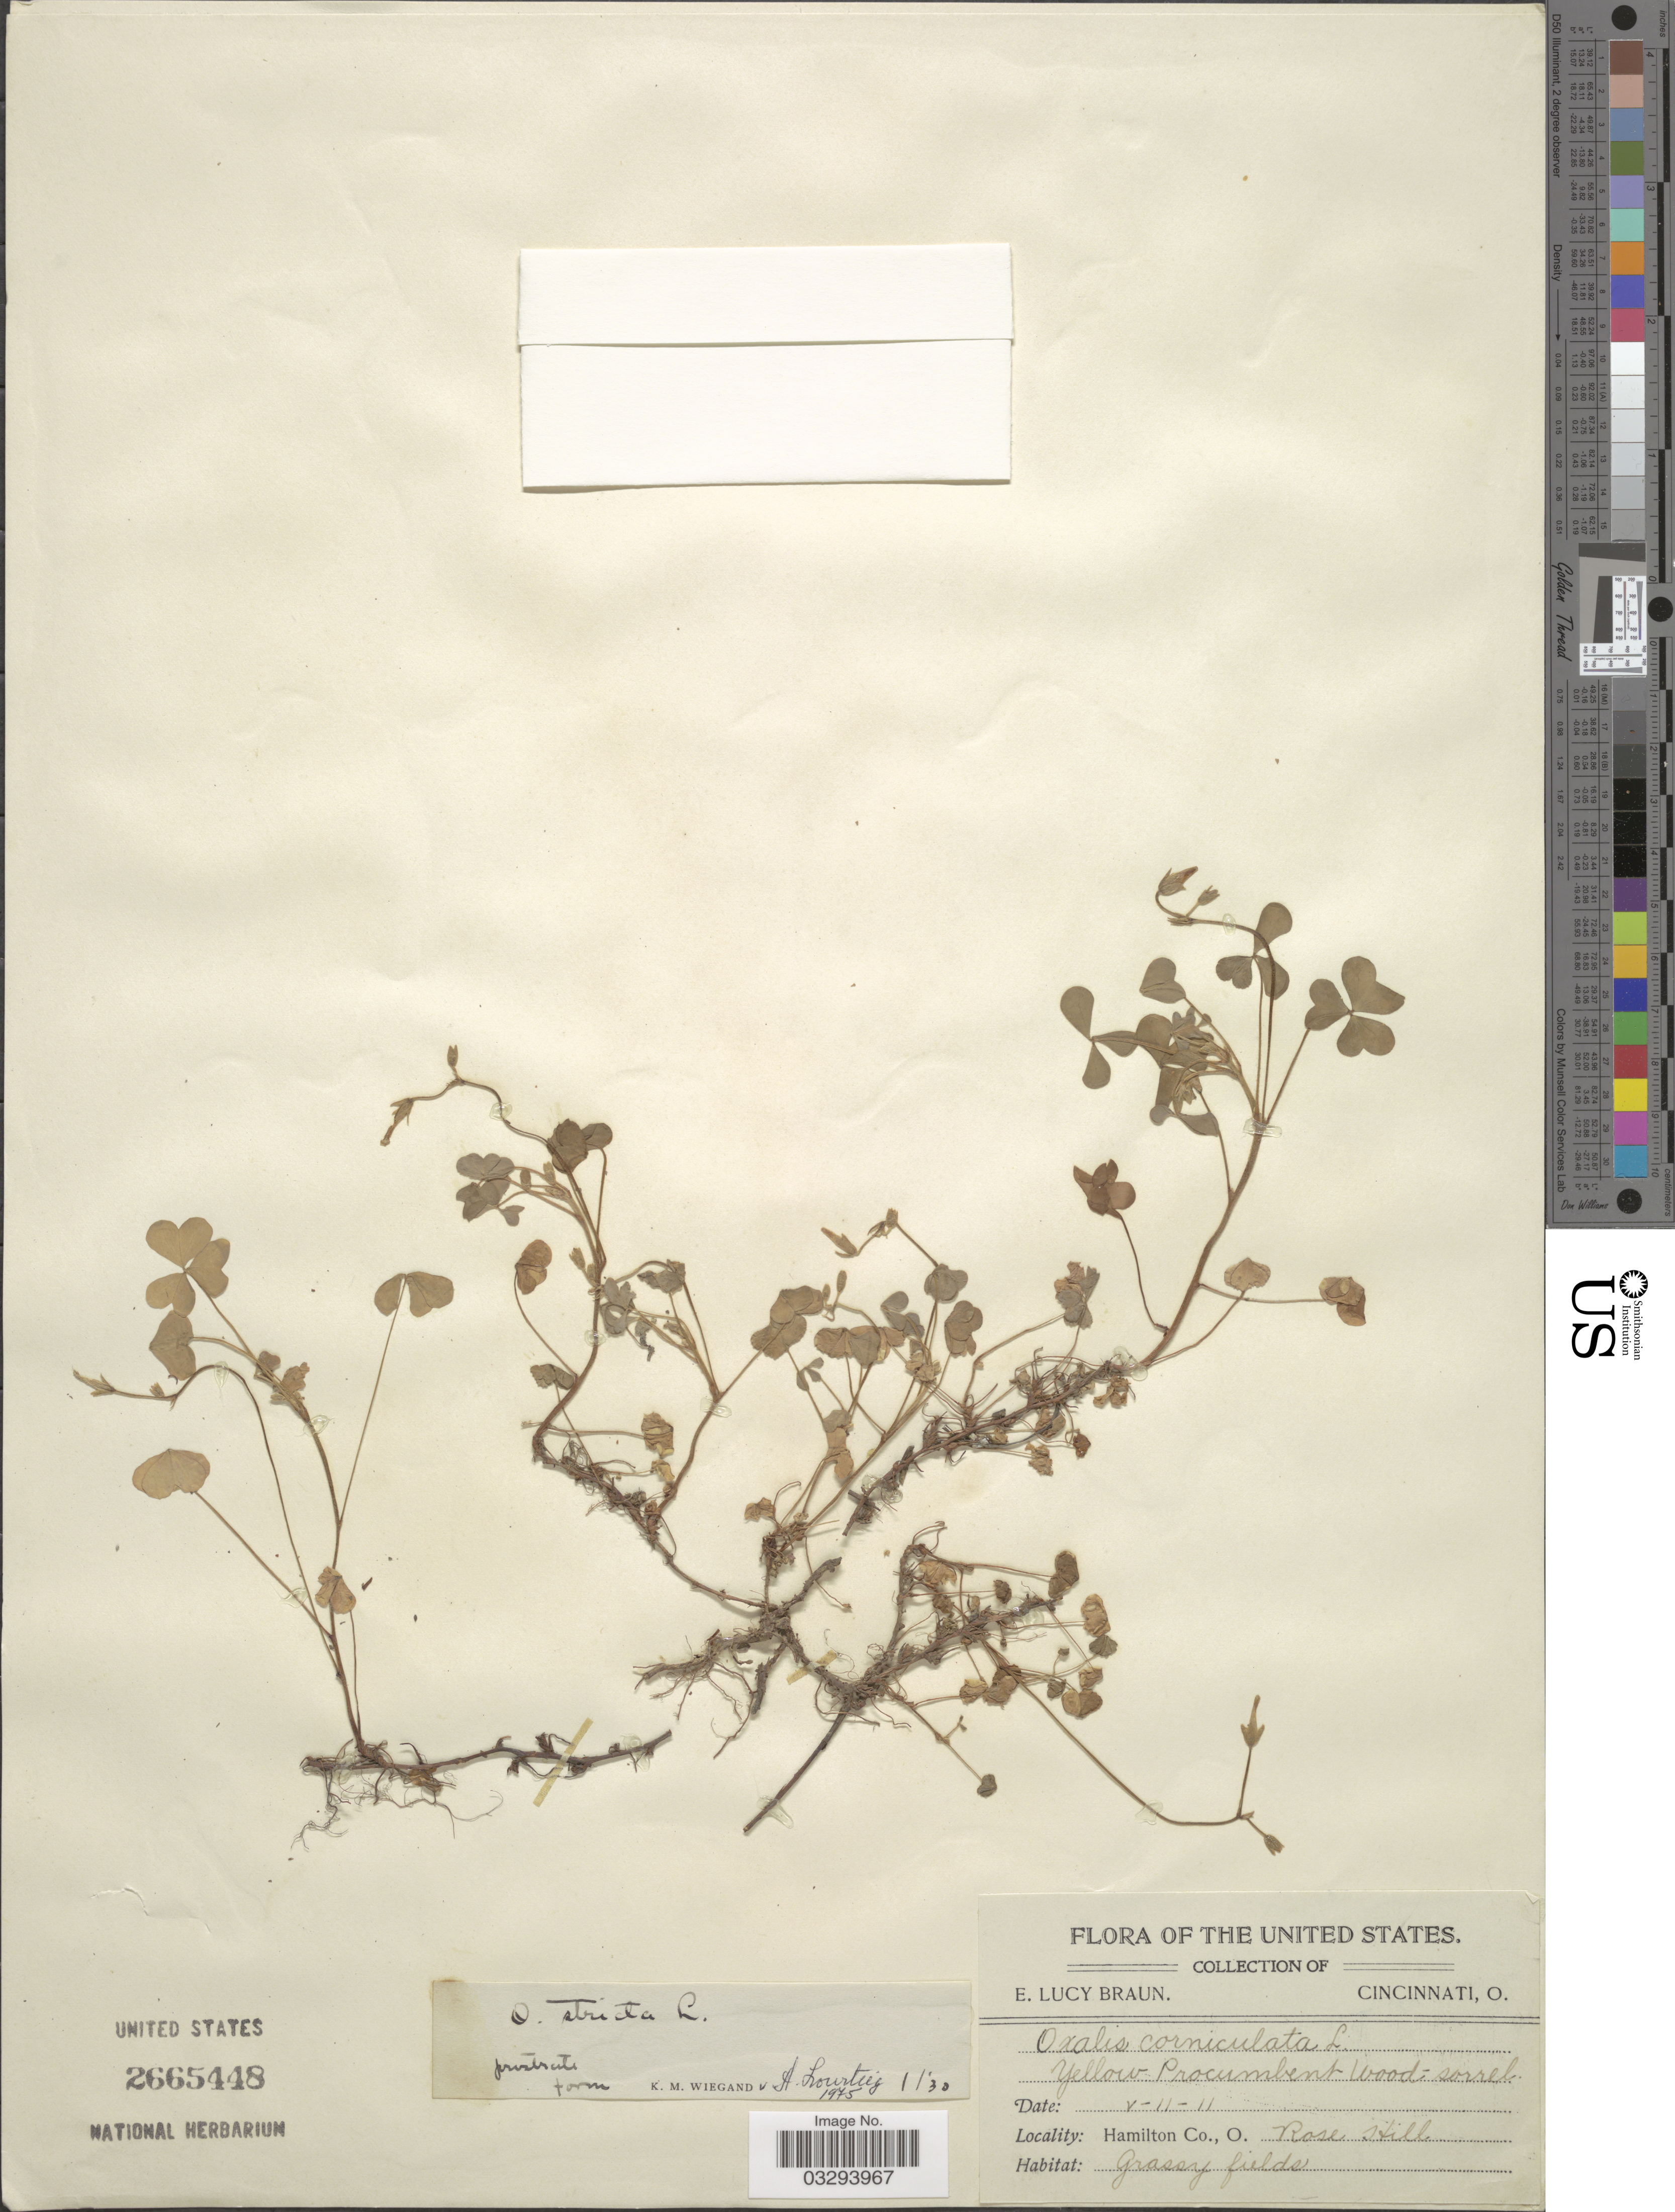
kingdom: Plantae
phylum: Tracheophyta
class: Magnoliopsida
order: Oxalidales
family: Oxalidaceae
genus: Oxalis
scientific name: Oxalis stricta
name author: L.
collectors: E. L. Braun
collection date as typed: Transcribed d/m/y: 11/5/11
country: United States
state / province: Ohio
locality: Hamilton Co., Rose Hill.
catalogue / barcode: US 2665448